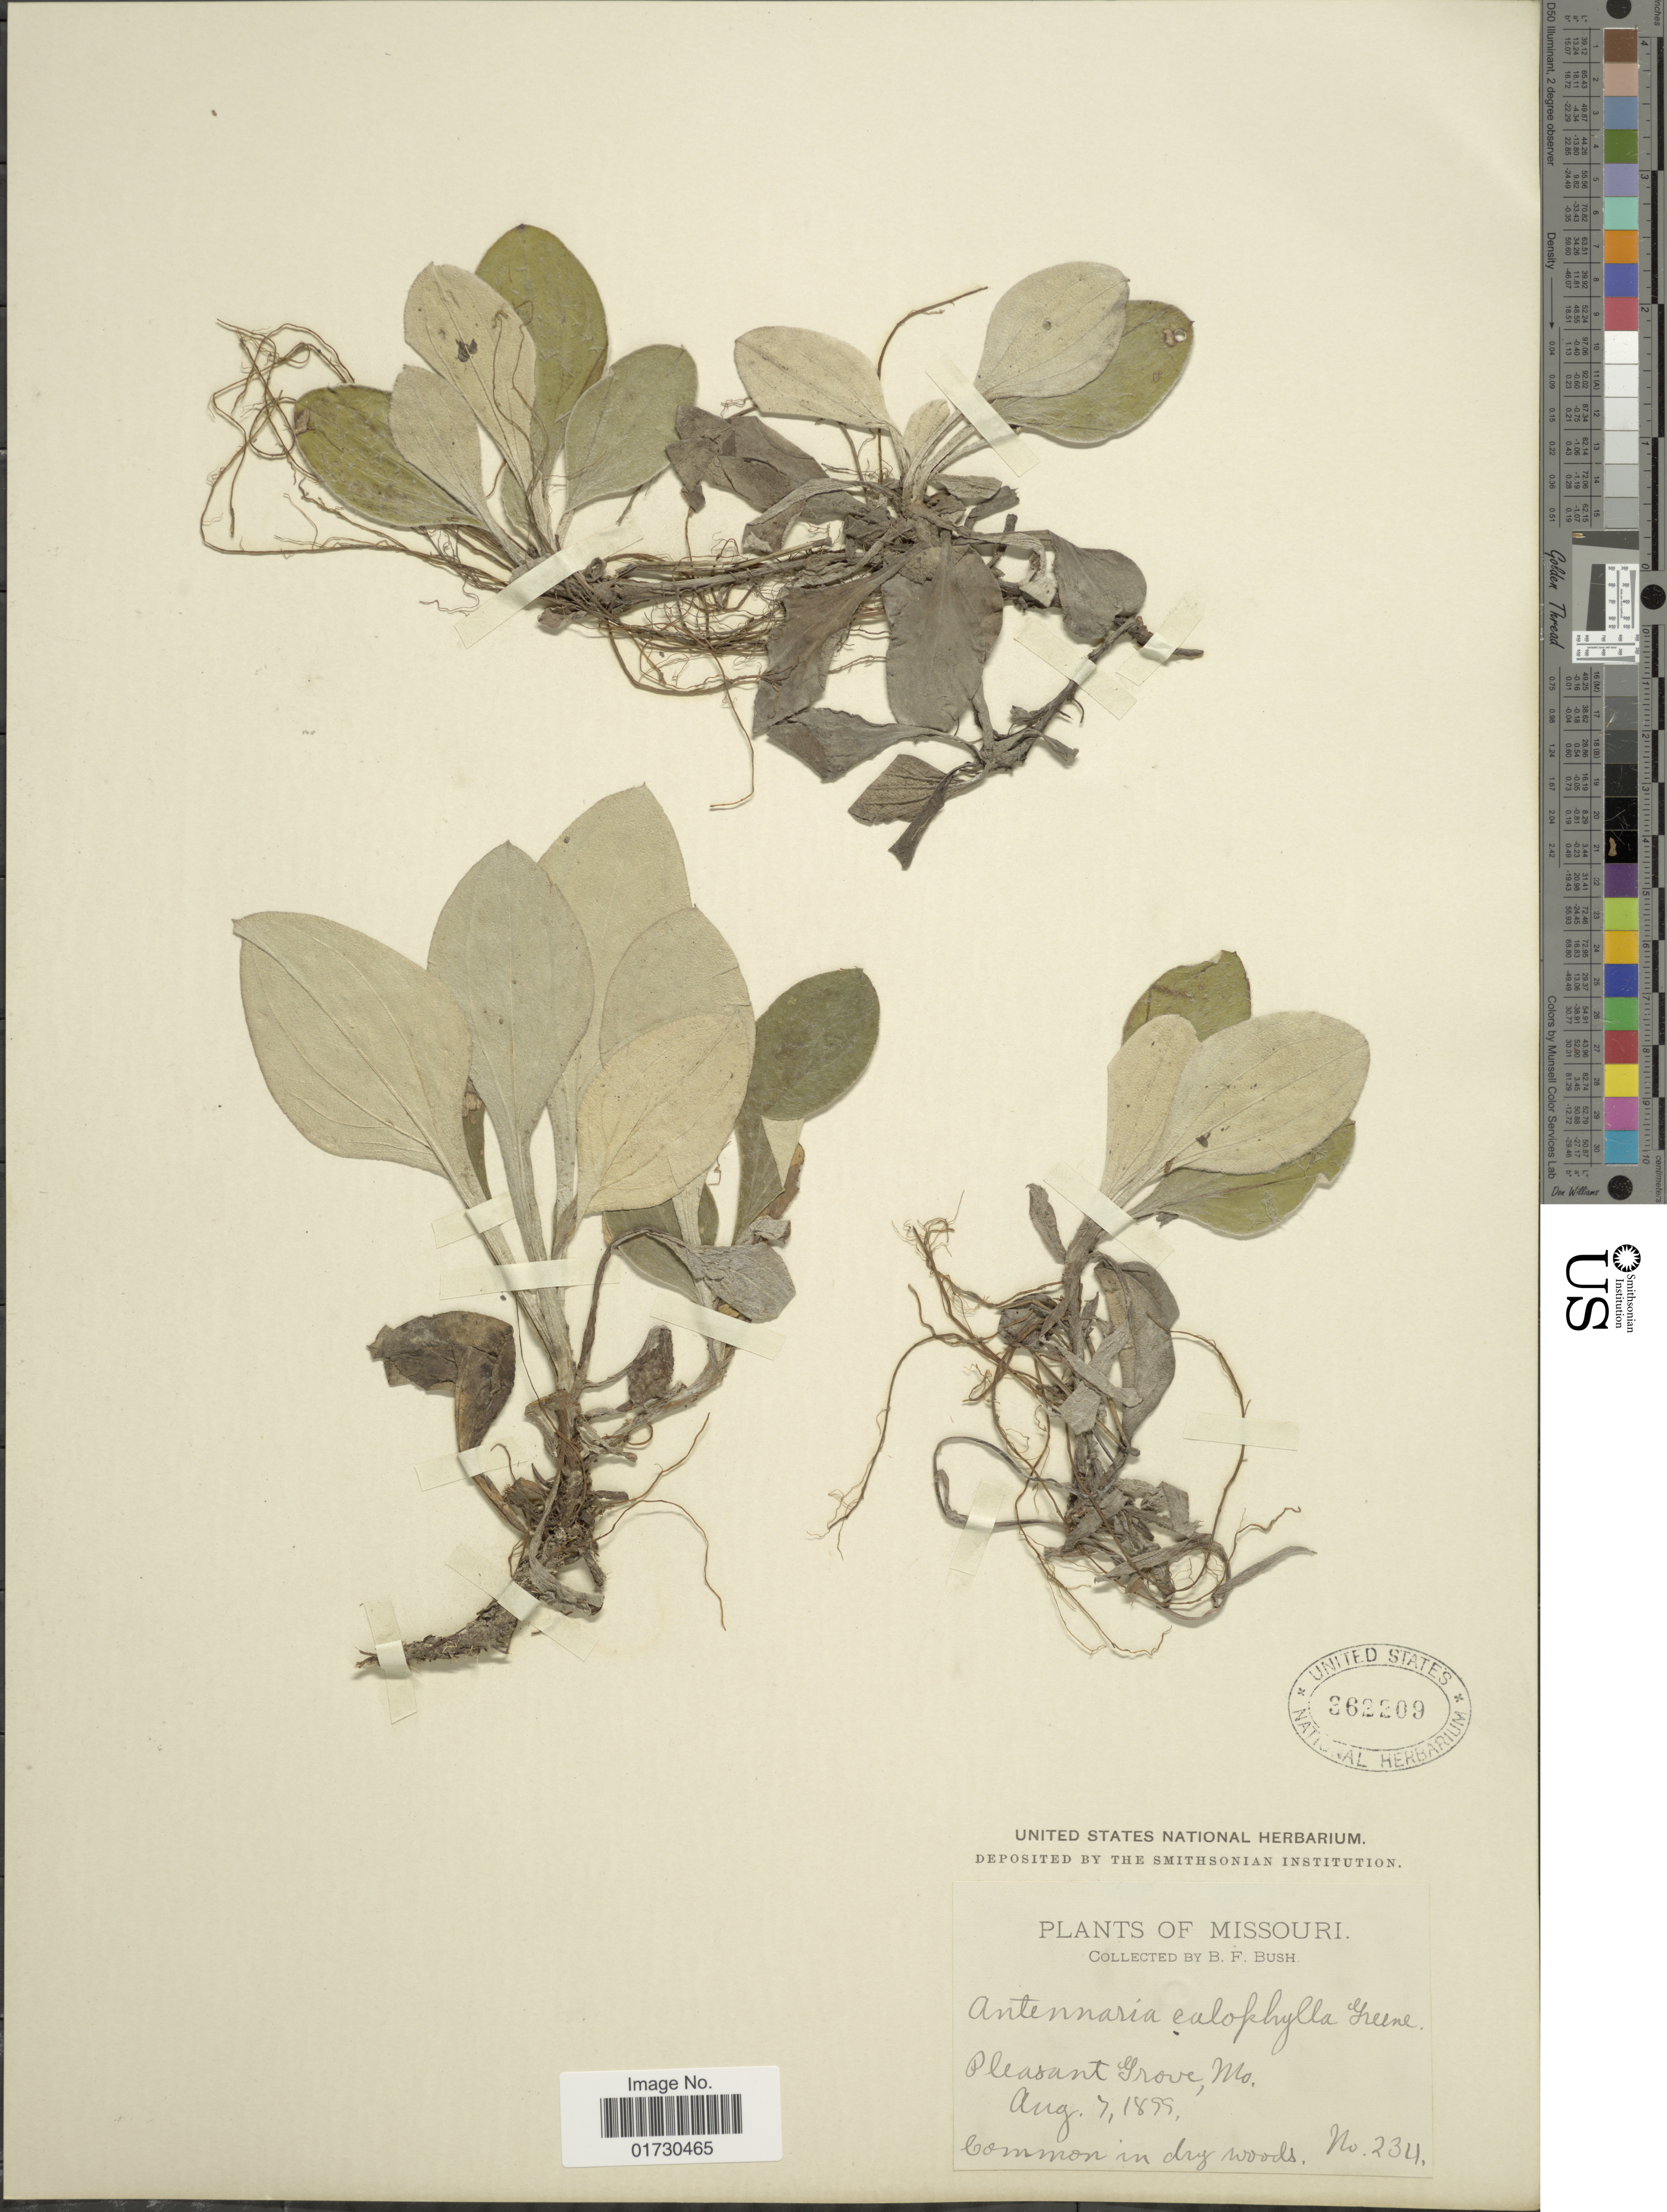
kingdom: Plantae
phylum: Tracheophyta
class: Magnoliopsida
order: Asterales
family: Asteraceae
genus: Antennaria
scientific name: Antennaria calophylla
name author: Greene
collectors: B. F. Bush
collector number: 234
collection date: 1899-08-07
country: United States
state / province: Missouri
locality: Pleasant Grove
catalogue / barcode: US 362209